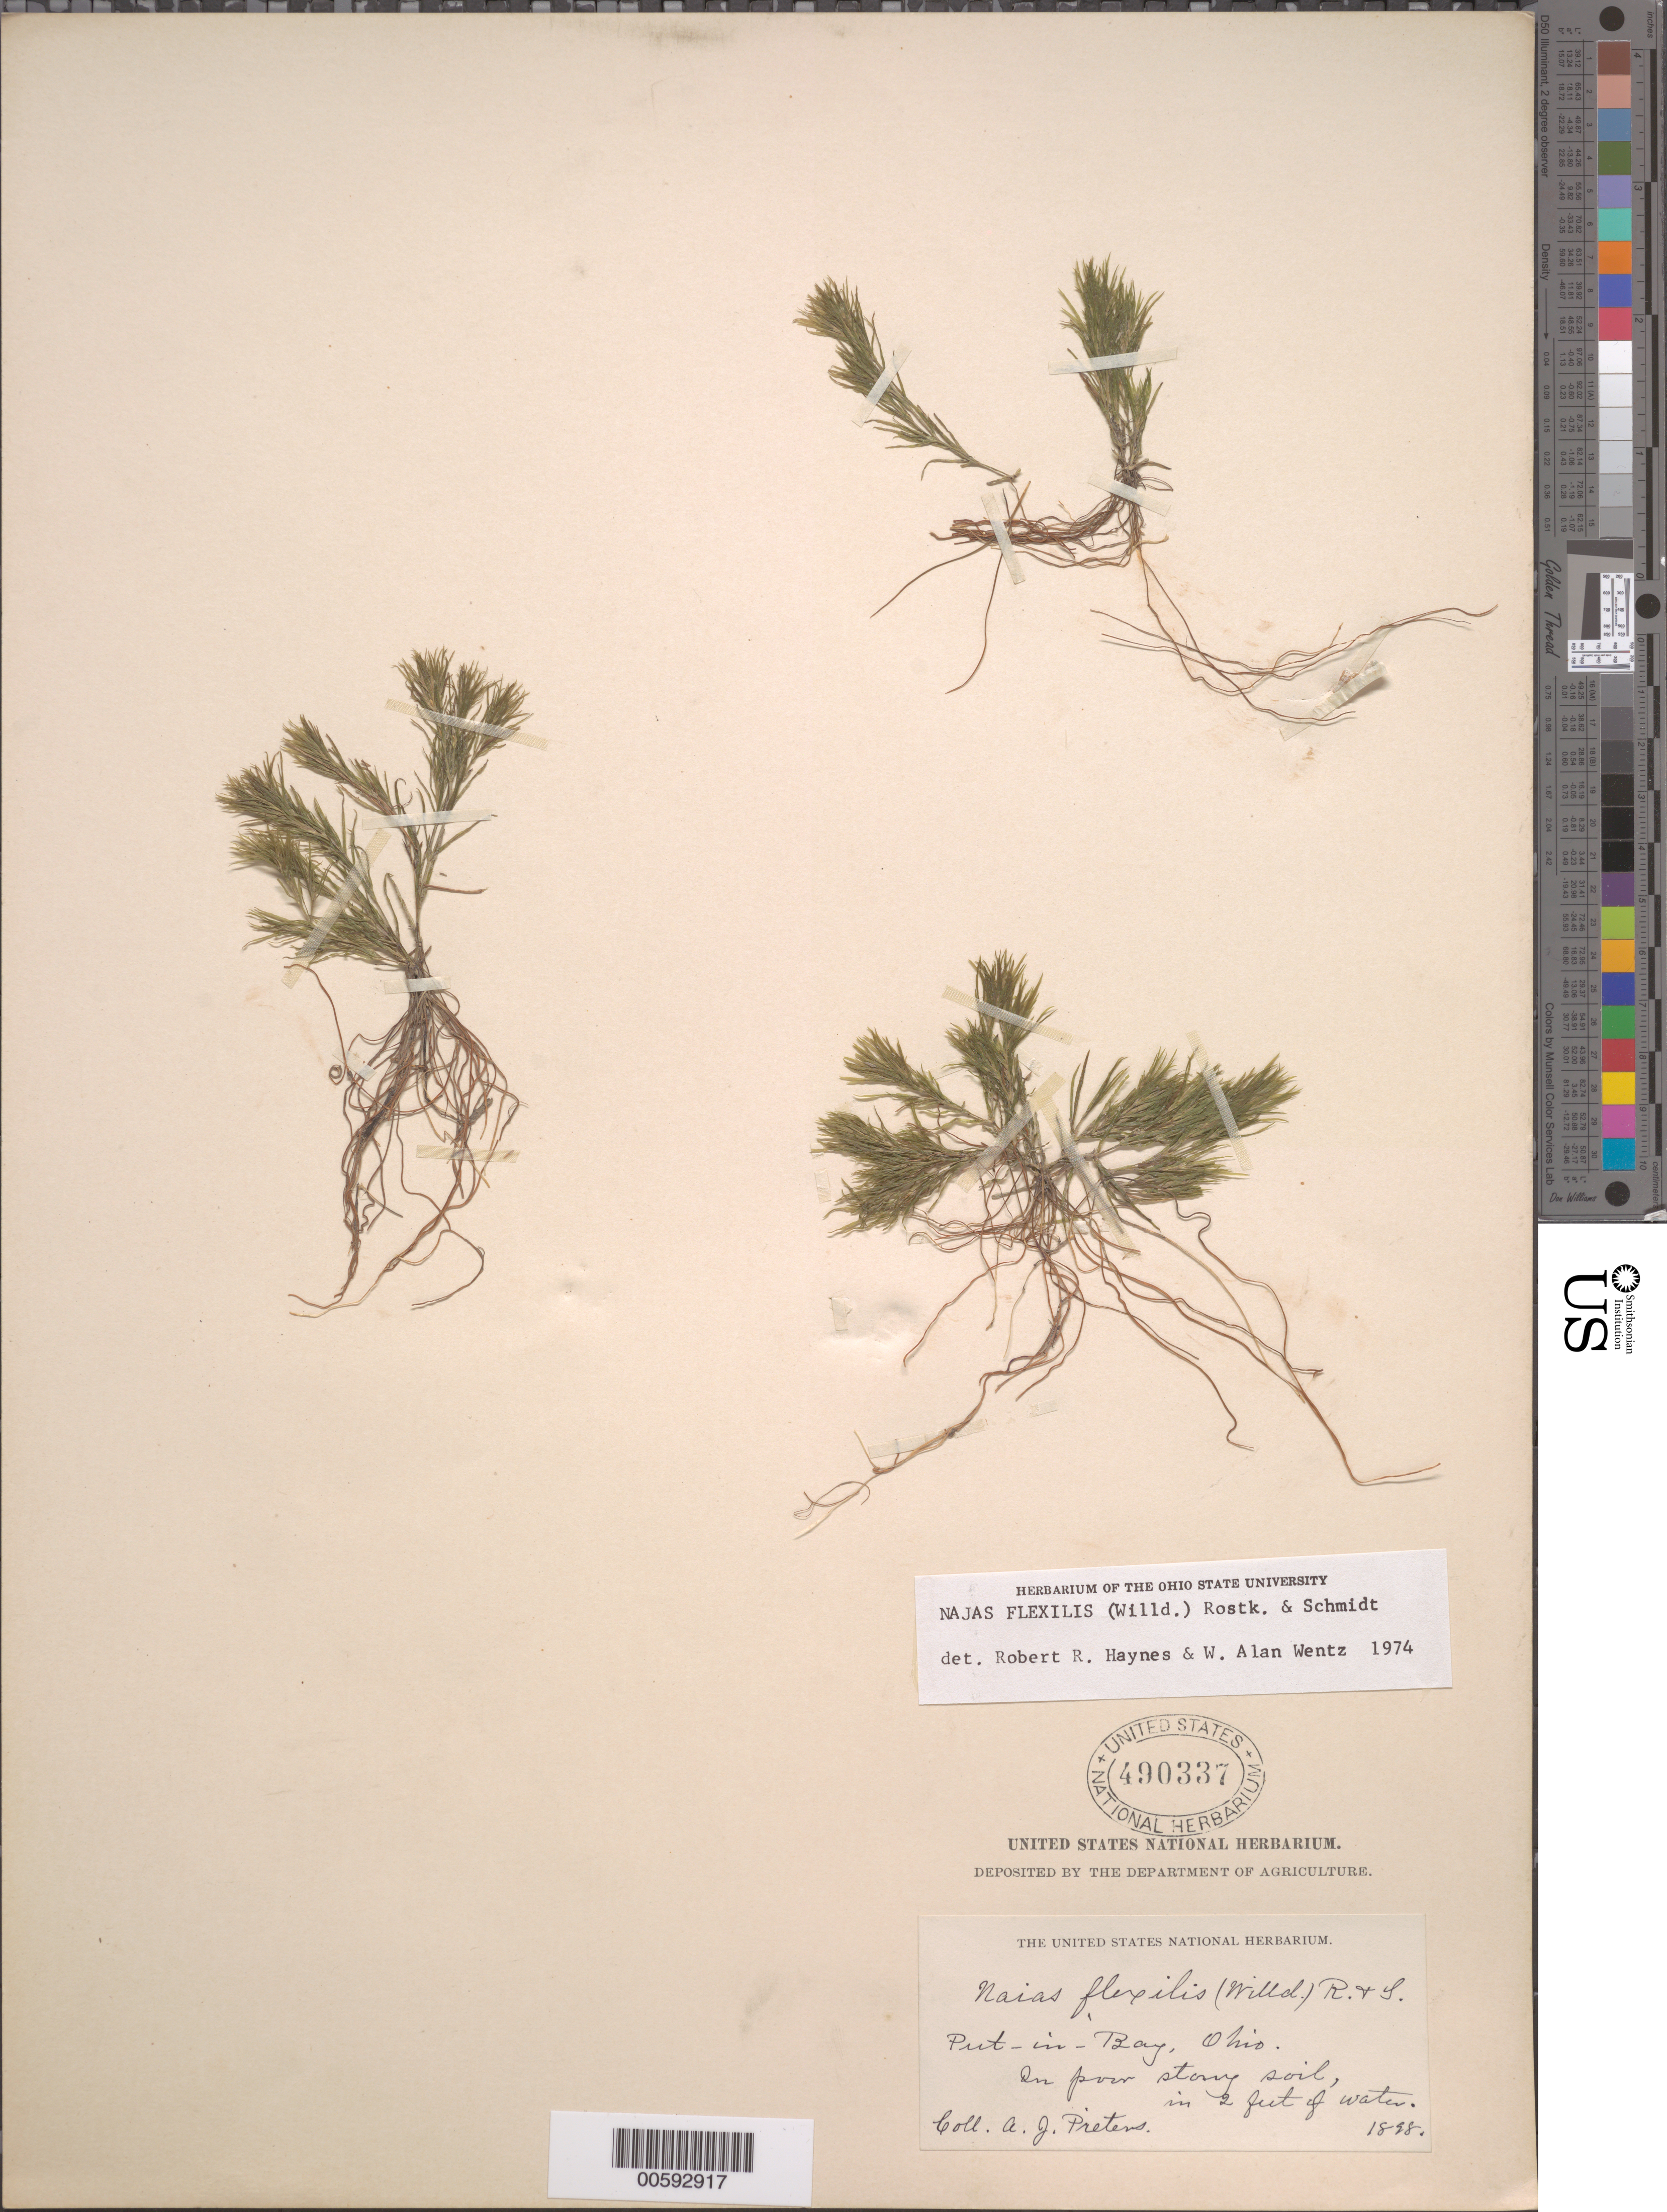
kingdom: Plantae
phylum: Tracheophyta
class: Liliopsida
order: Alismatales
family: Hydrocharitaceae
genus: Najas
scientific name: Najas flexilis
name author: (Willd.) Rostk. & Schmidt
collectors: A. Pretens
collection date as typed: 1898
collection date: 1898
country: United States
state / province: Ohio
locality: Put-in-Bay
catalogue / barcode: US 490337